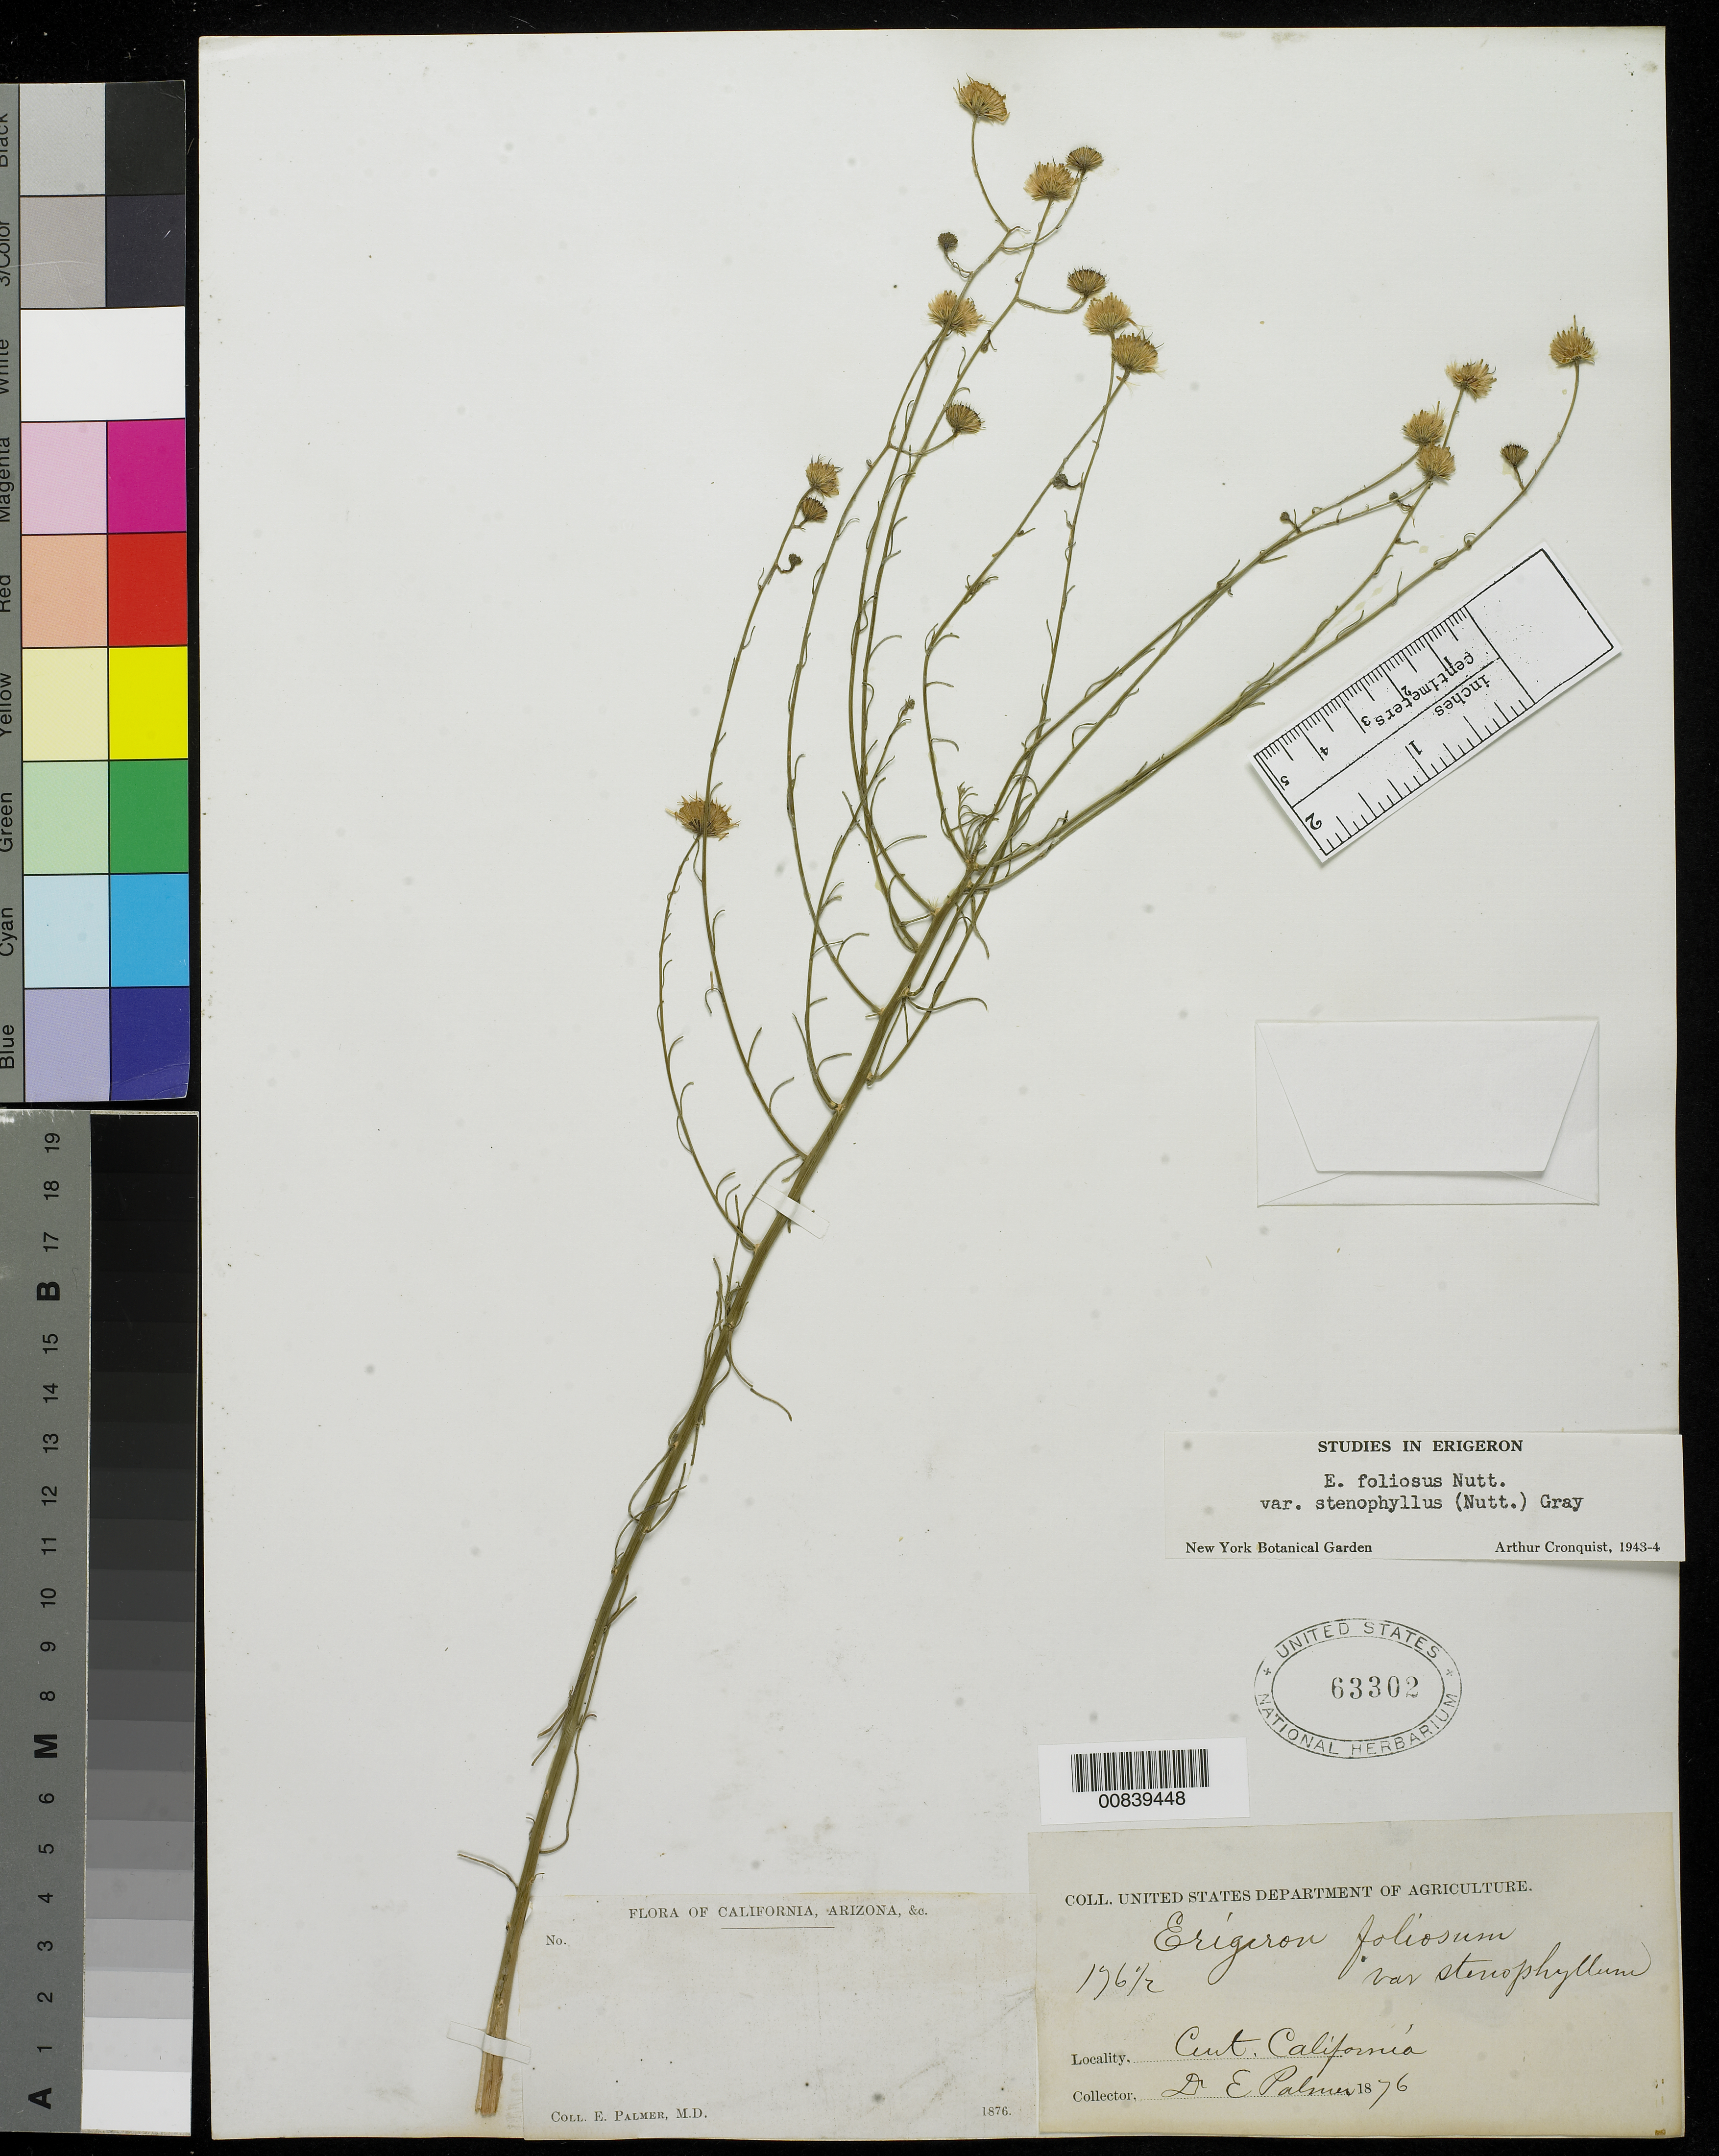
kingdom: Plantae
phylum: Tracheophyta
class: Magnoliopsida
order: Asterales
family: Asteraceae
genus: Erigeron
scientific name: Erigeron foliosus var. stenophyllus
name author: Nutt.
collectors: E. Palmer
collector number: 176½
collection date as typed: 1876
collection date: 1876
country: United States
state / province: California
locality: Central California.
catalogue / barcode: US 63302